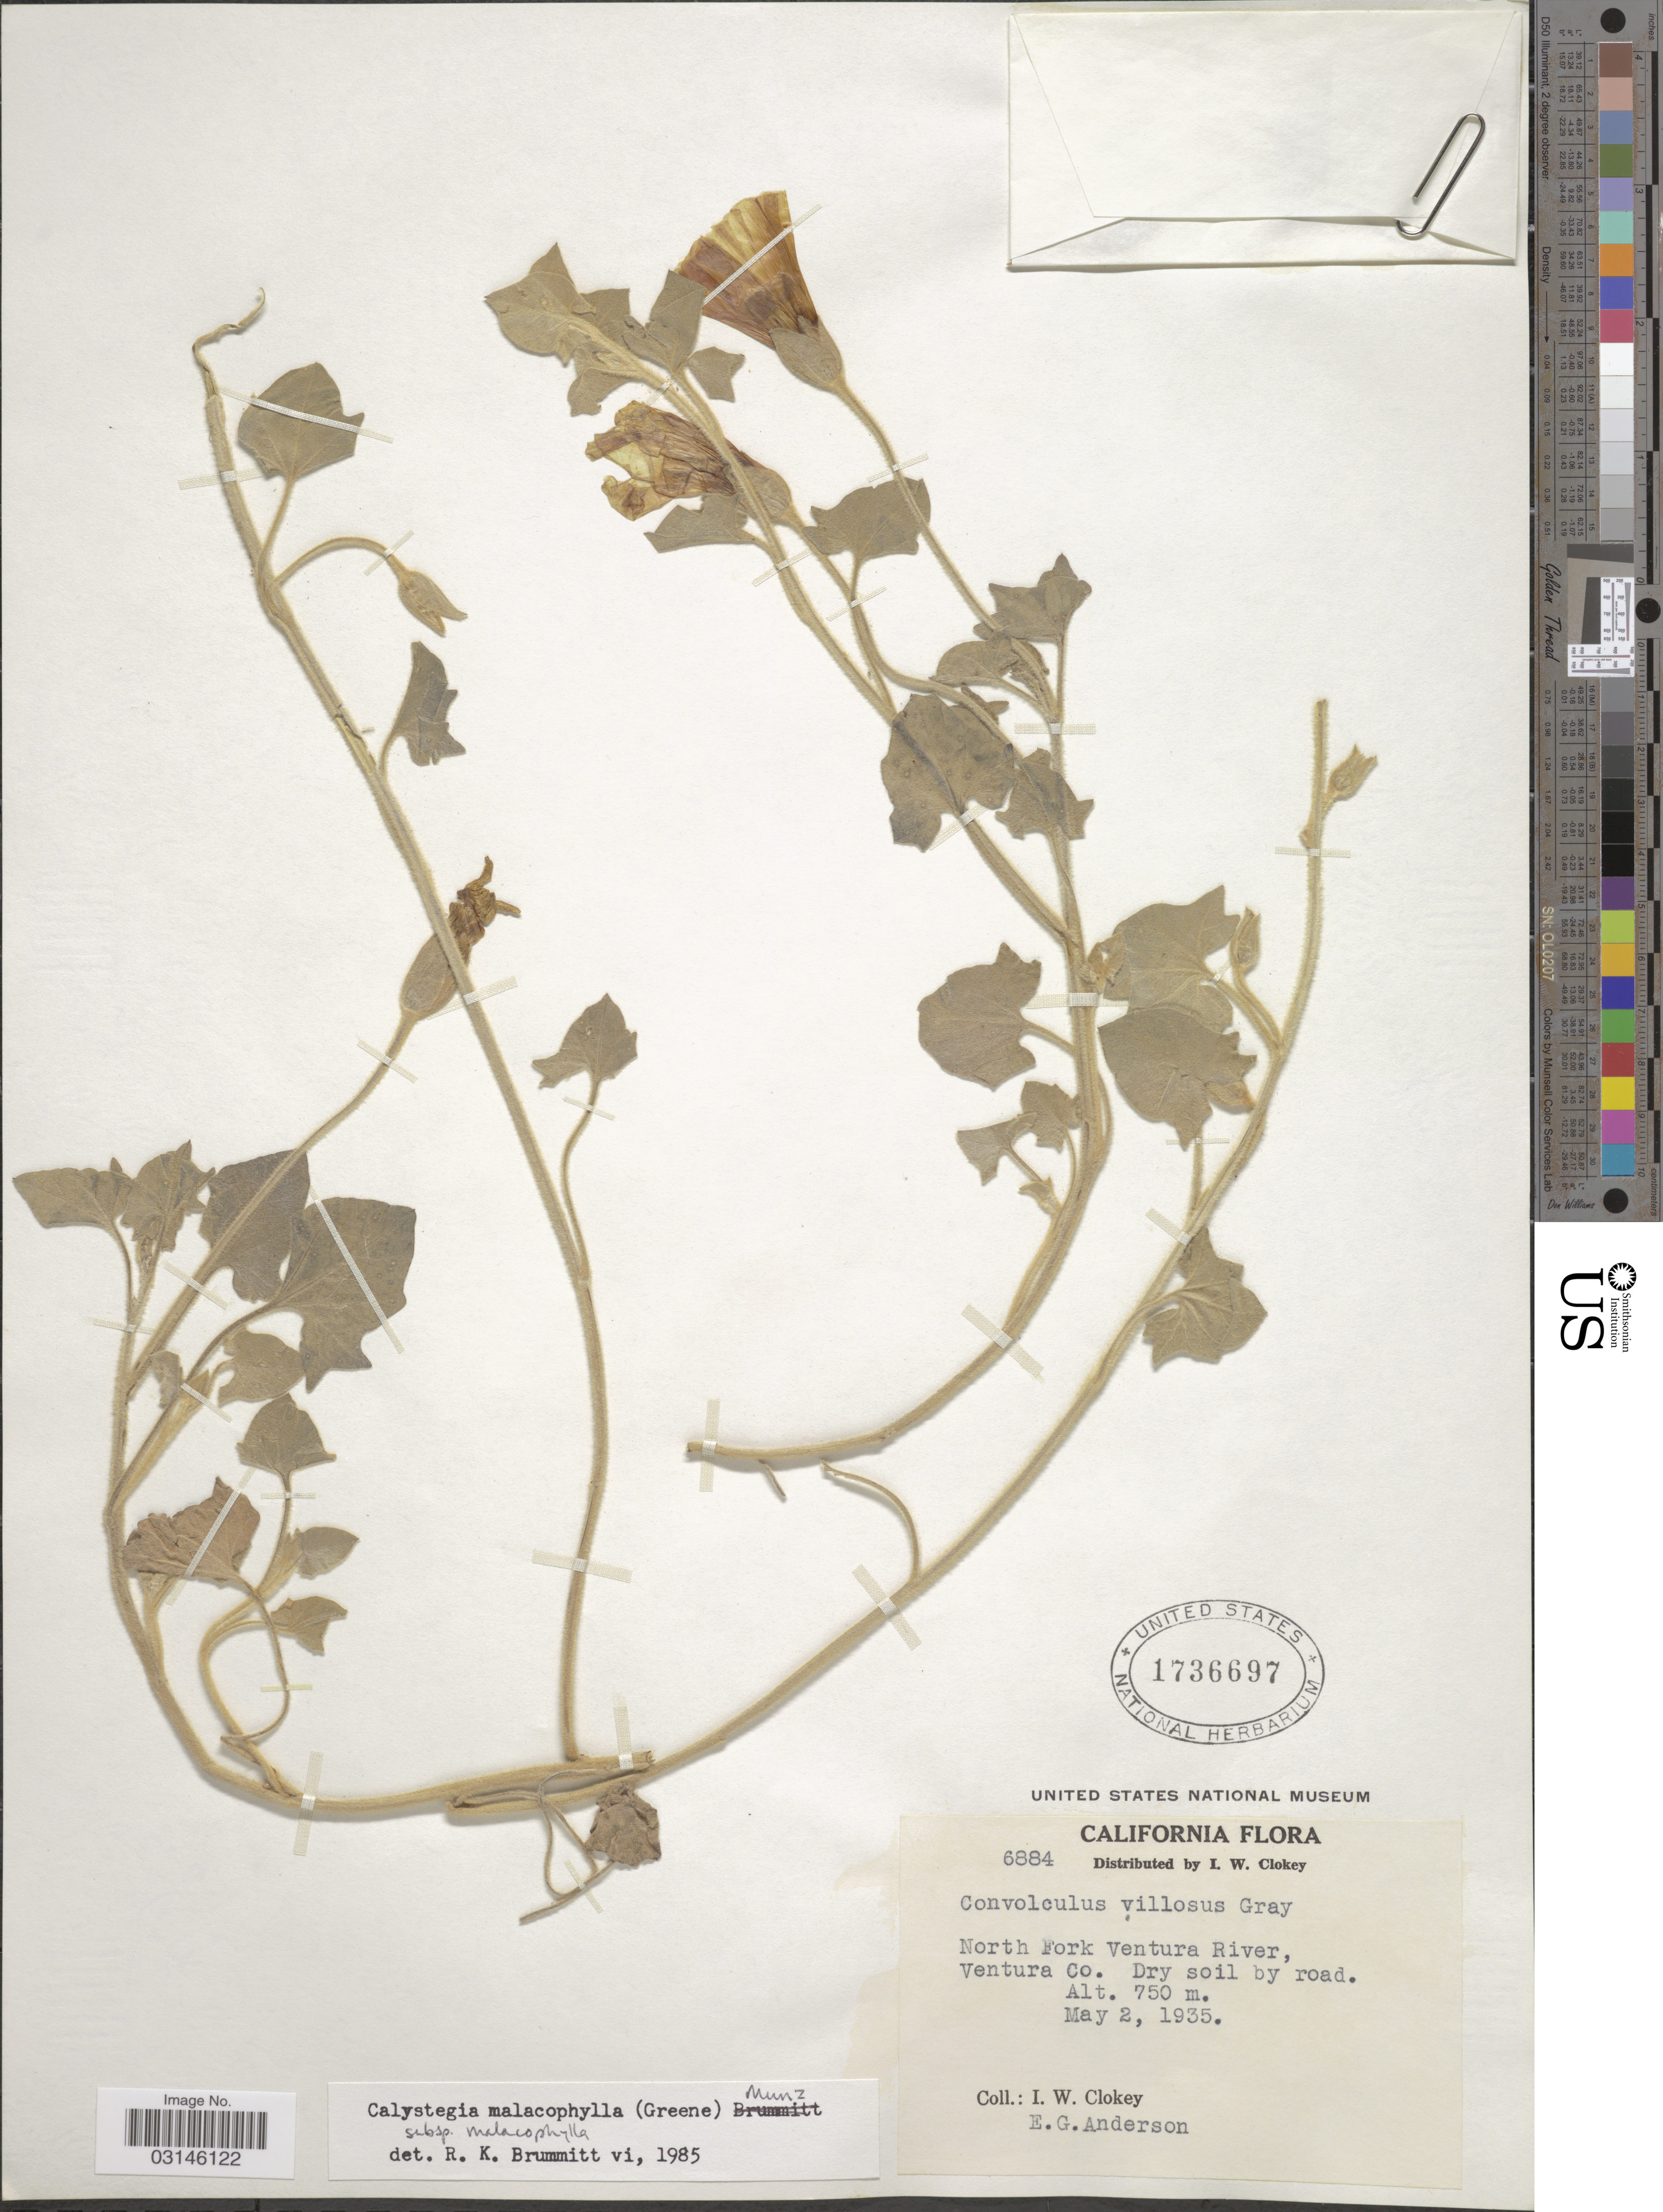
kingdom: Plantae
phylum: Tracheophyta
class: Magnoliopsida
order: Solanales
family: Convolvulaceae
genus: Calystegia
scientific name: Calystegia malacophylla subsp. malacophylla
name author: (Greene) Munz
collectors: I. W. Clokey & E. G. Anderson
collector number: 6884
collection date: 1935-05-02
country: United States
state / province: California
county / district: Ventura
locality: North Fork Ventura River, Ventura Co.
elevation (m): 750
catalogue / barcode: US 1736697